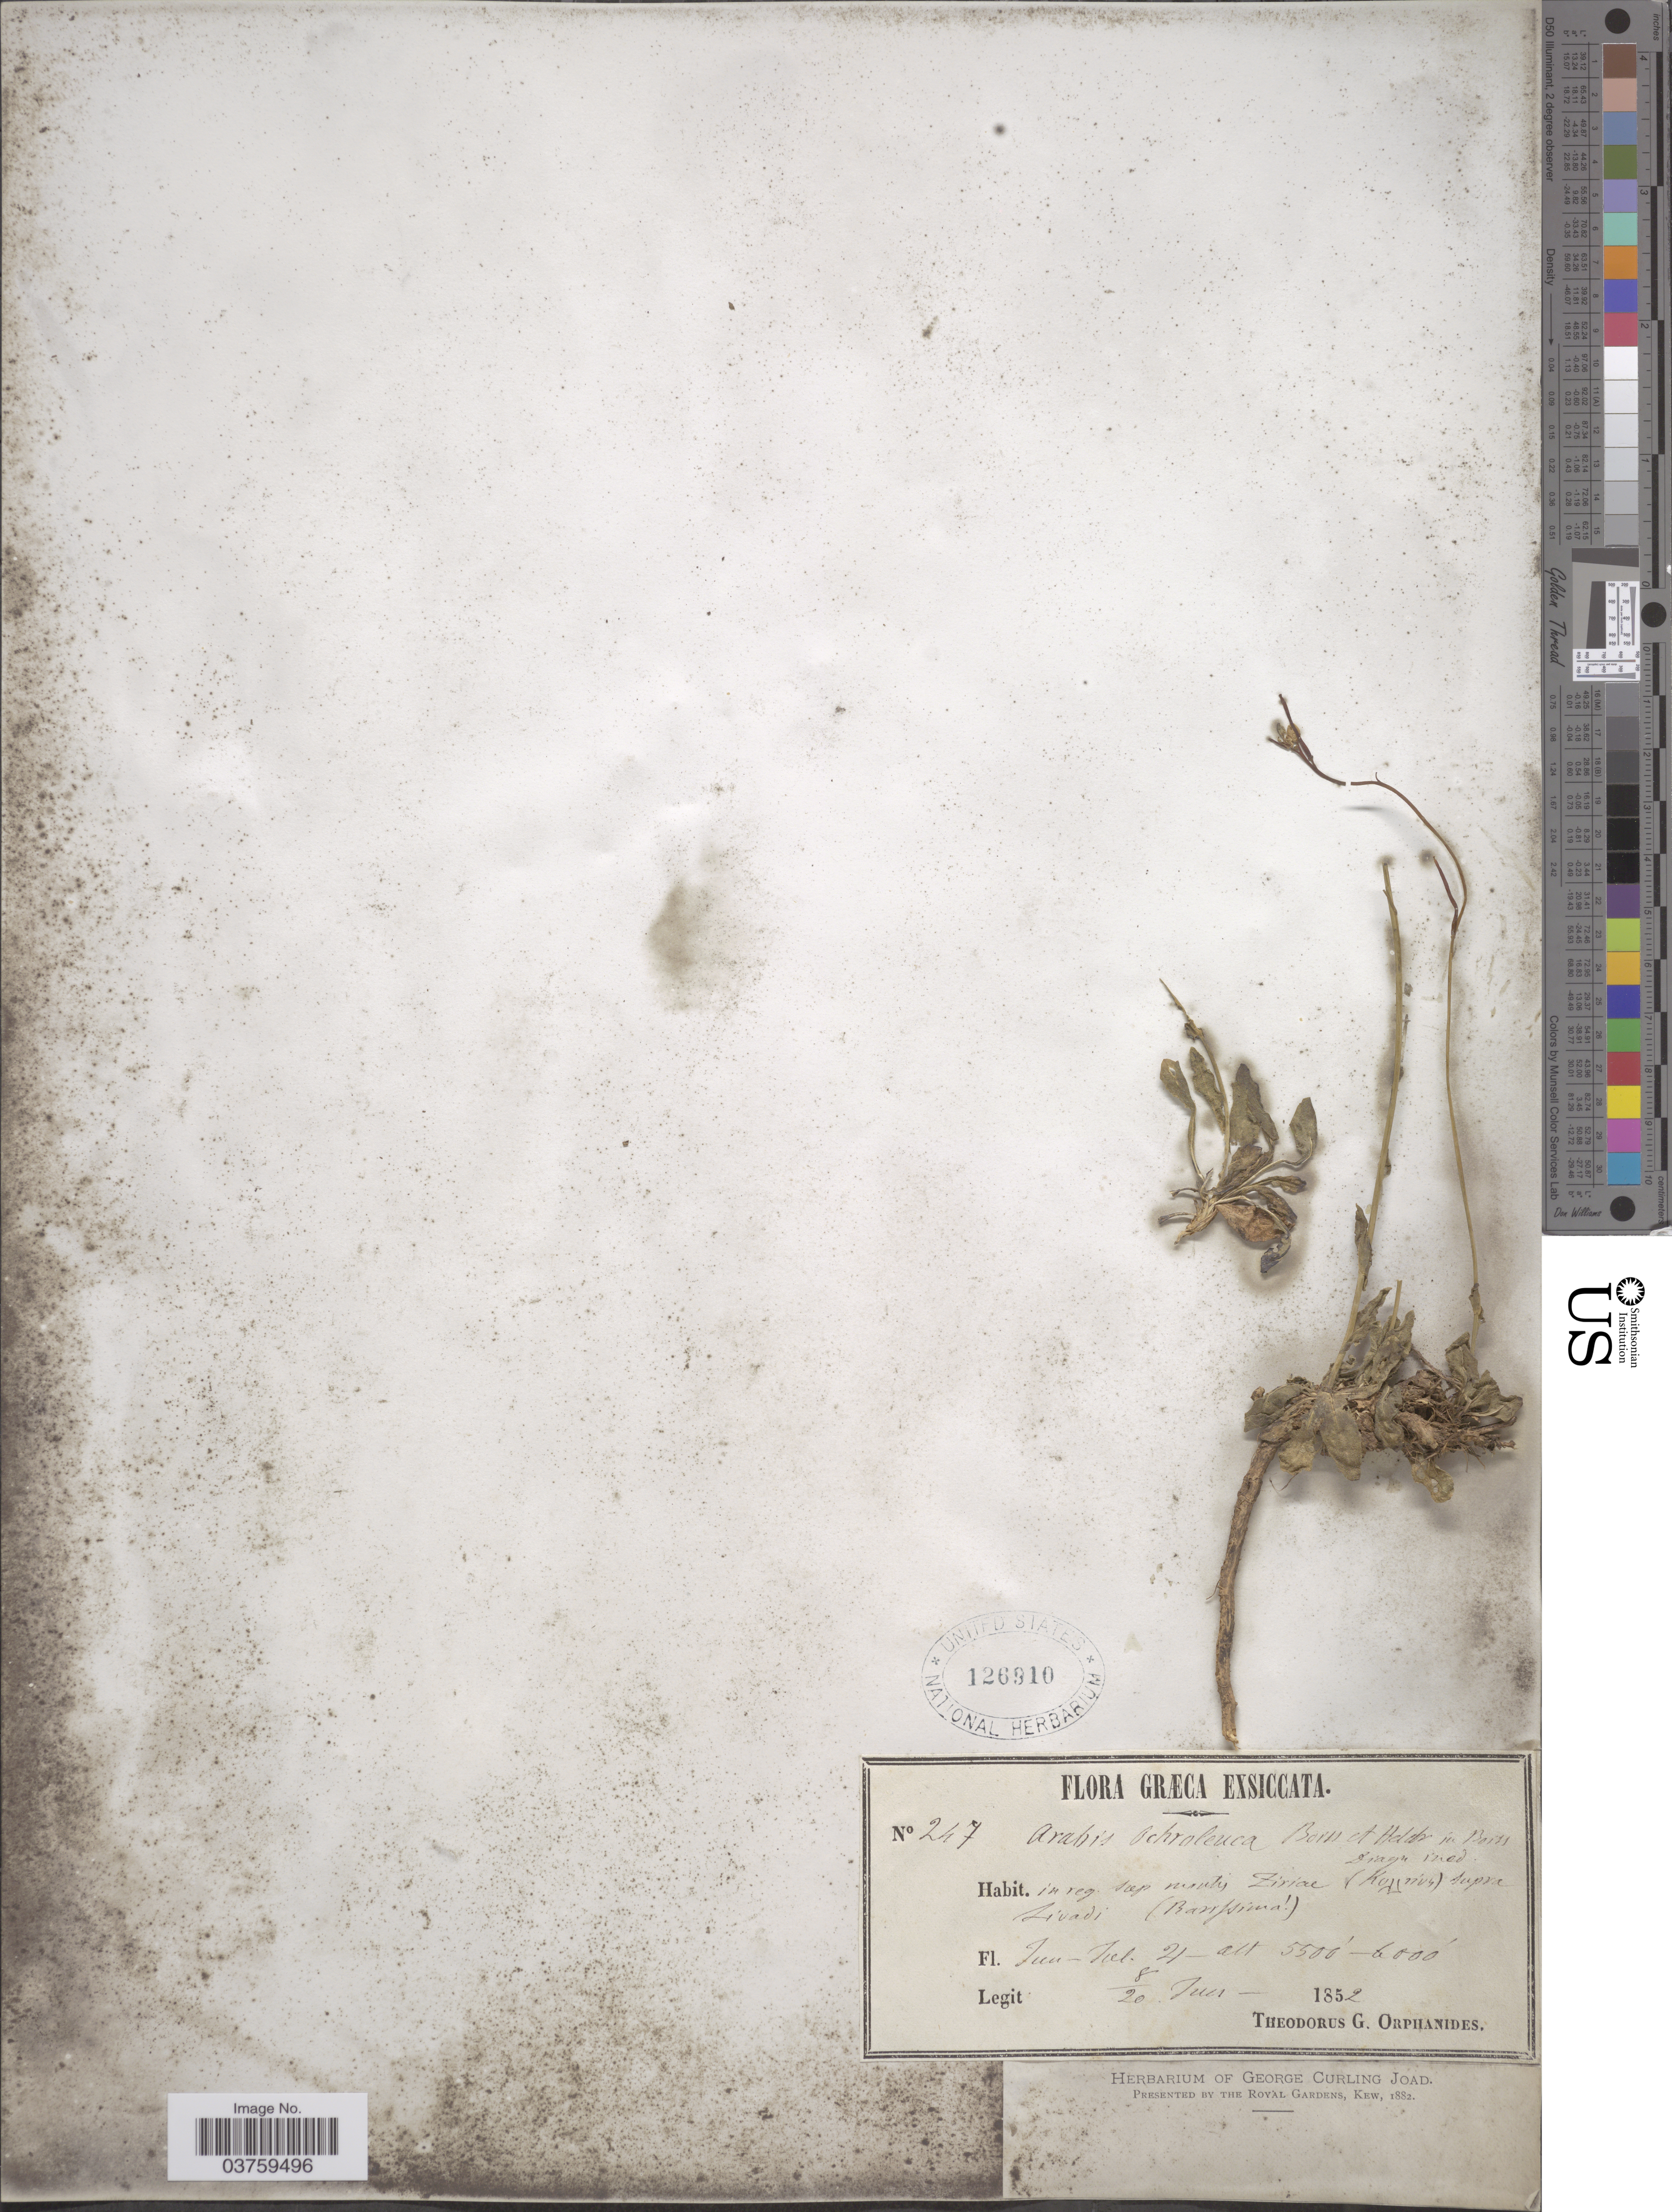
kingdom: Plantae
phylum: Tracheophyta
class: Magnoliopsida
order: Brassicales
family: Brassicaceae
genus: Arabis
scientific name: Arabis ochroleuca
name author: Lam.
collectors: T. G. Orphanides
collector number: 247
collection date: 1852-06-08/1852-06-21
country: Greece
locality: Græca. In reg. sup niautis Ziriae (Kouriva) supra Livadi (Bavijsina*).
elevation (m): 1676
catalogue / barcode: US 126910